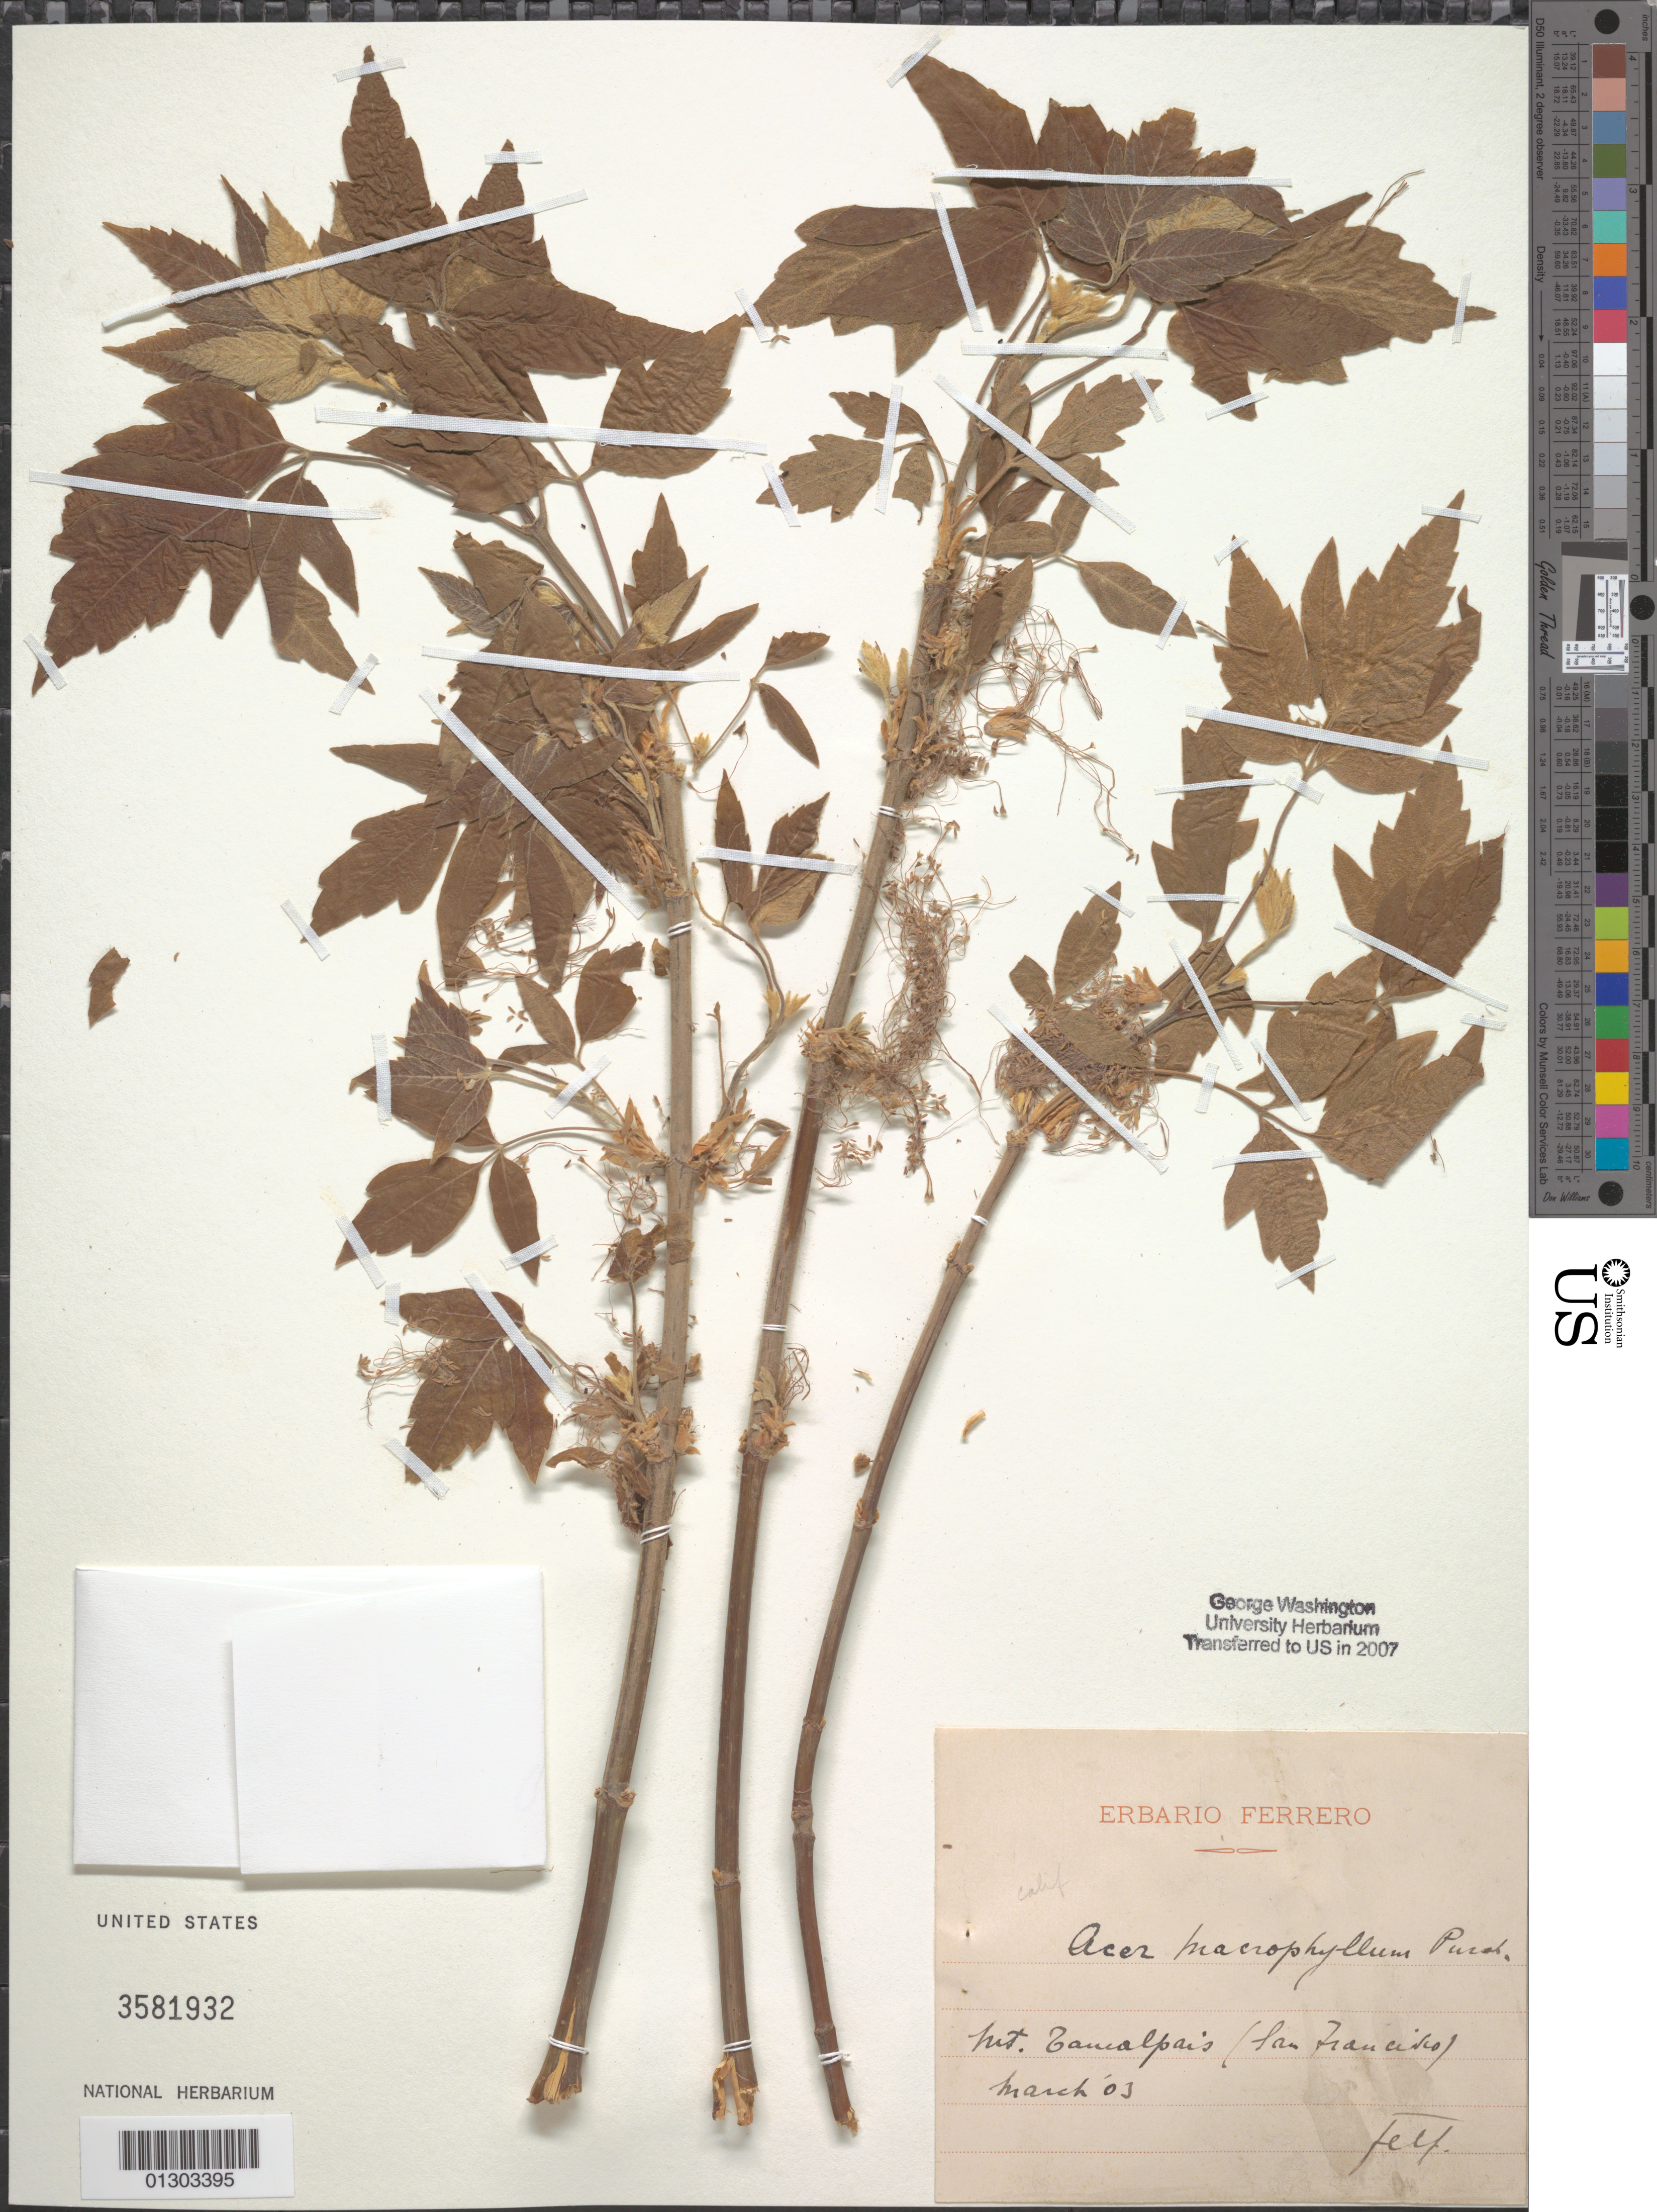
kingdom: Plantae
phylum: Tracheophyta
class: Magnoliopsida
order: Sapindales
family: Sapindaceae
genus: Acer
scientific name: Acer macrophyllum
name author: Pursh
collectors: E. Ferrero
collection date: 1903-03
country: United States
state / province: California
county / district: Marin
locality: San Francisco, Mt. Tamalpais.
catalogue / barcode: US 3581932